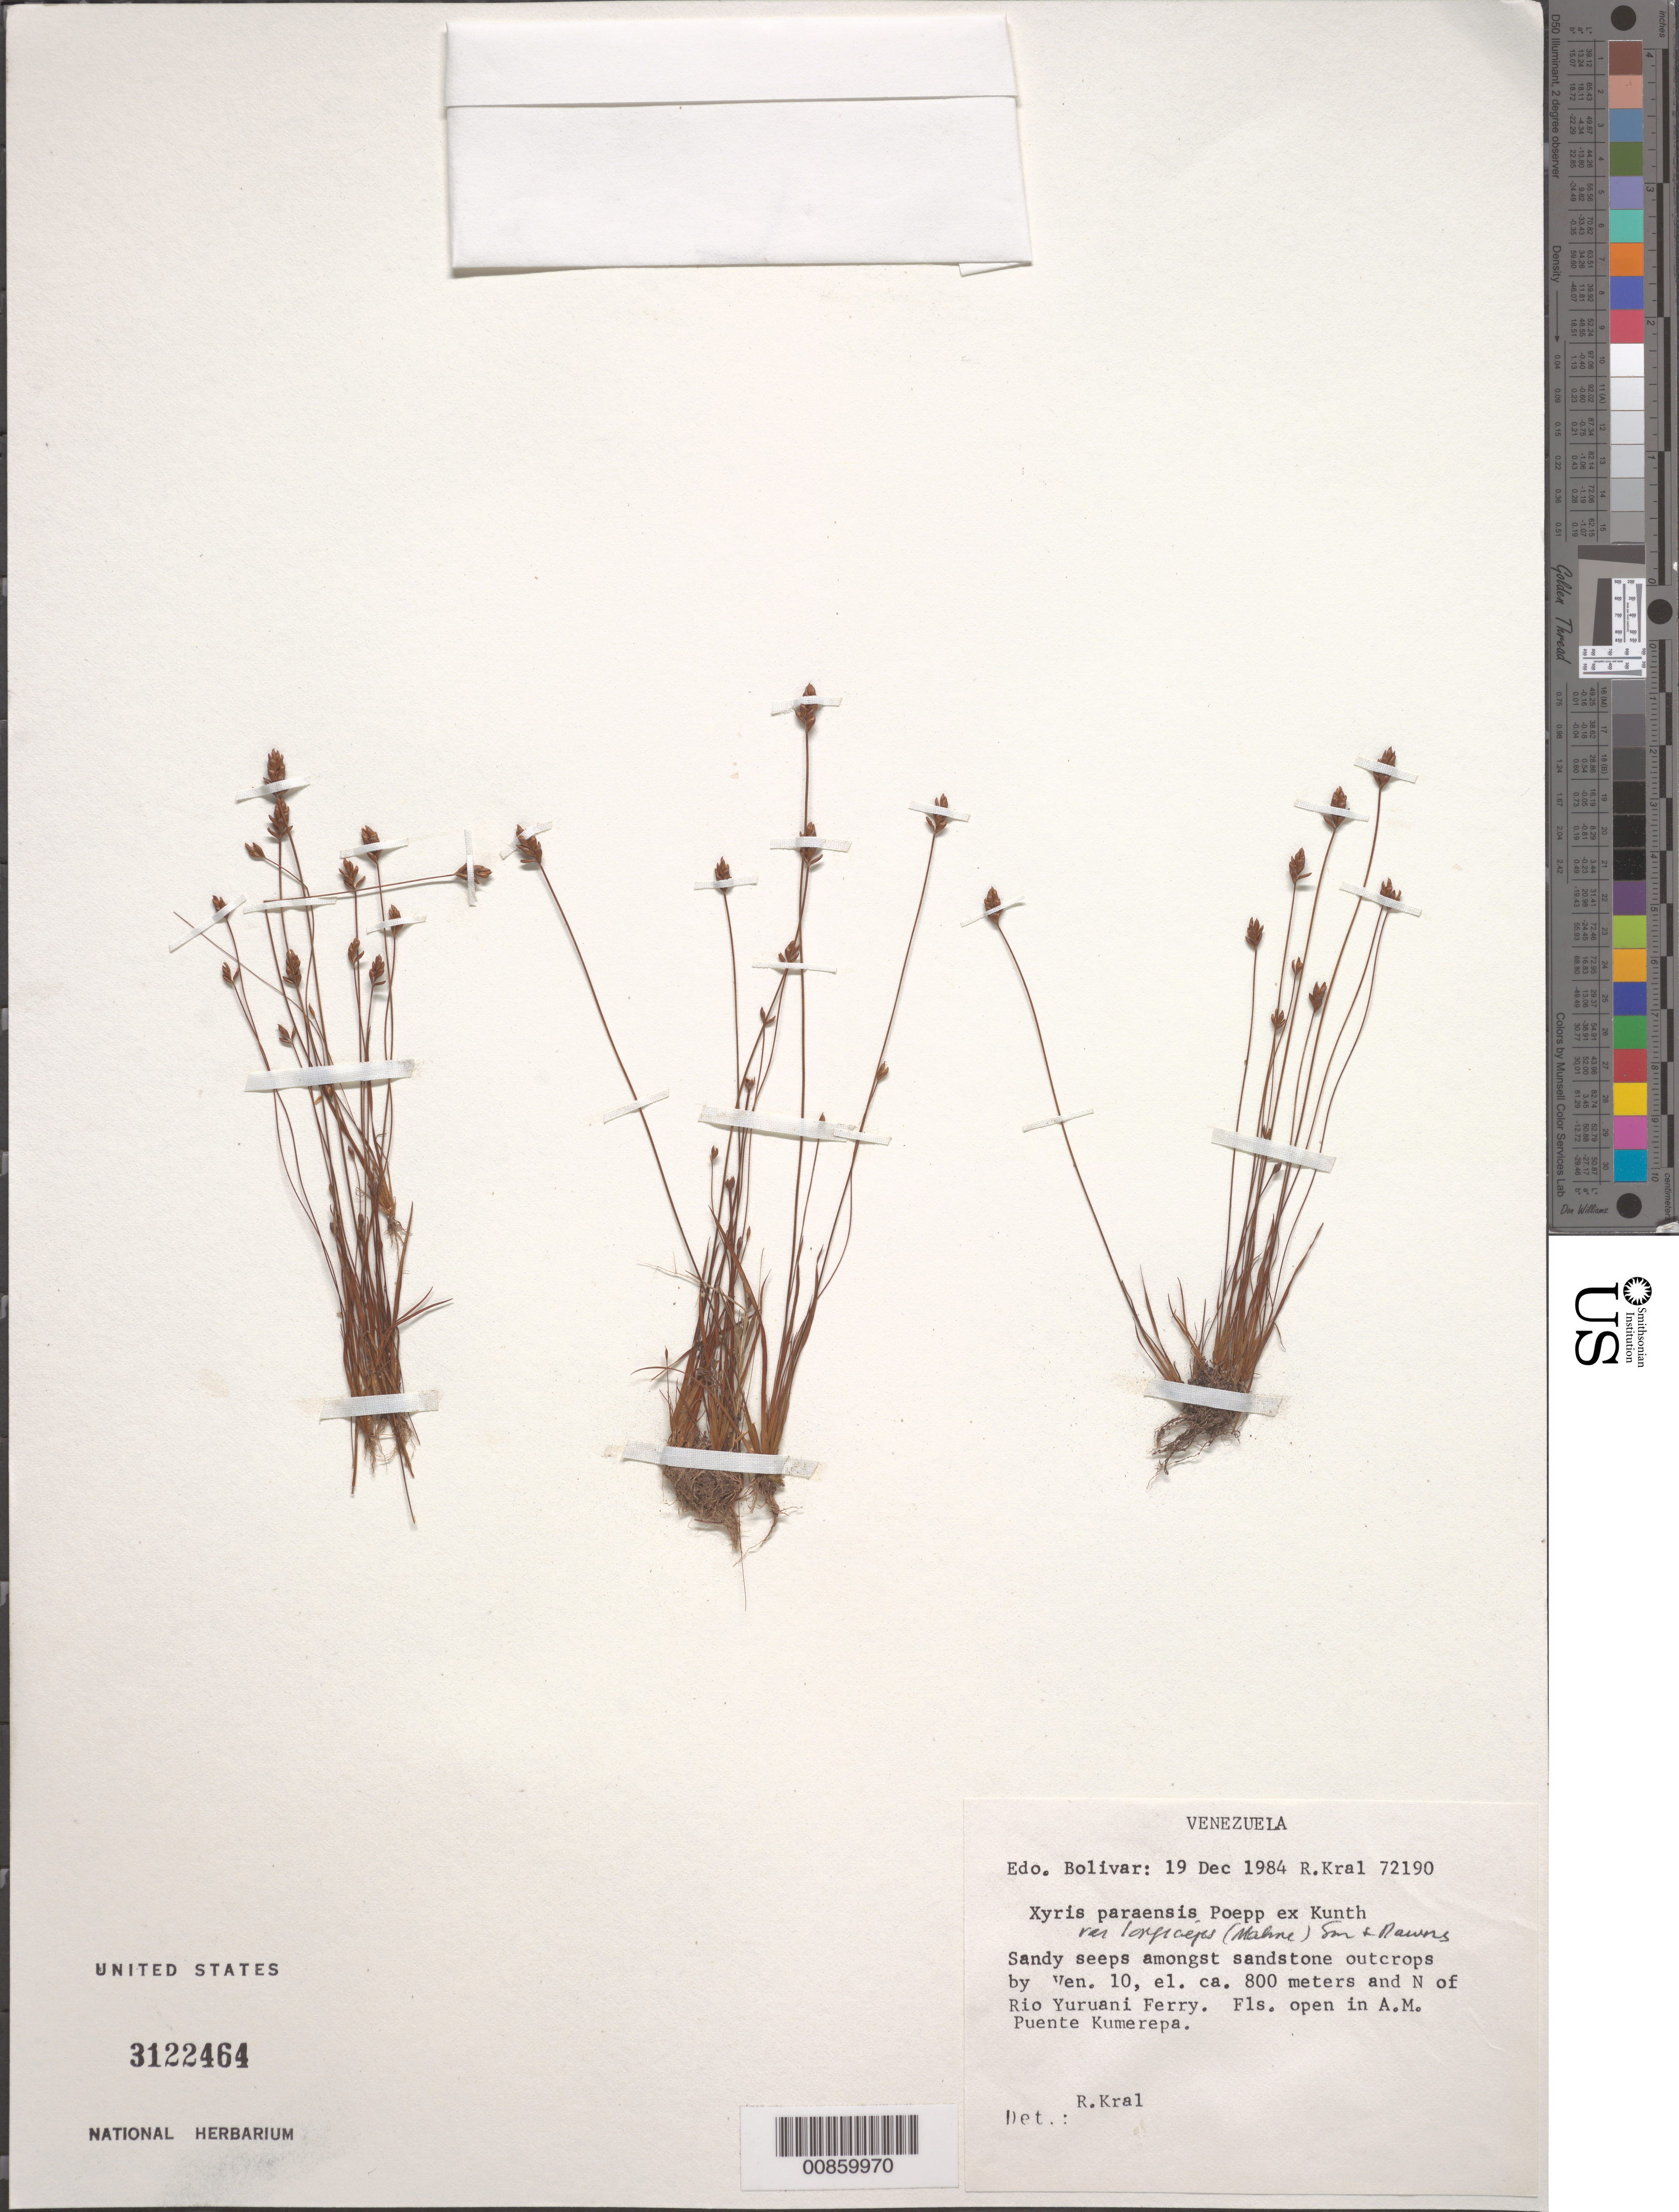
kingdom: Plantae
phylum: Tracheophyta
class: Liliopsida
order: Poales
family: Xyridaceae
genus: Xyris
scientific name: Xyris paraensis var. longiceps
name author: (Malme) L.B. Sm. & Downs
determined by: Kral, Robert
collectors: R. Kral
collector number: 72190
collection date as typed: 19-Dec-84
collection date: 1984-12-19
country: Venezuela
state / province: Bolívar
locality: Ven. 10, N of Río Yuruani ferry; Puente Kumerepa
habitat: Sandy seeps amongst sandstone outcrops.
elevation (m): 800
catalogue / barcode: US 3122464